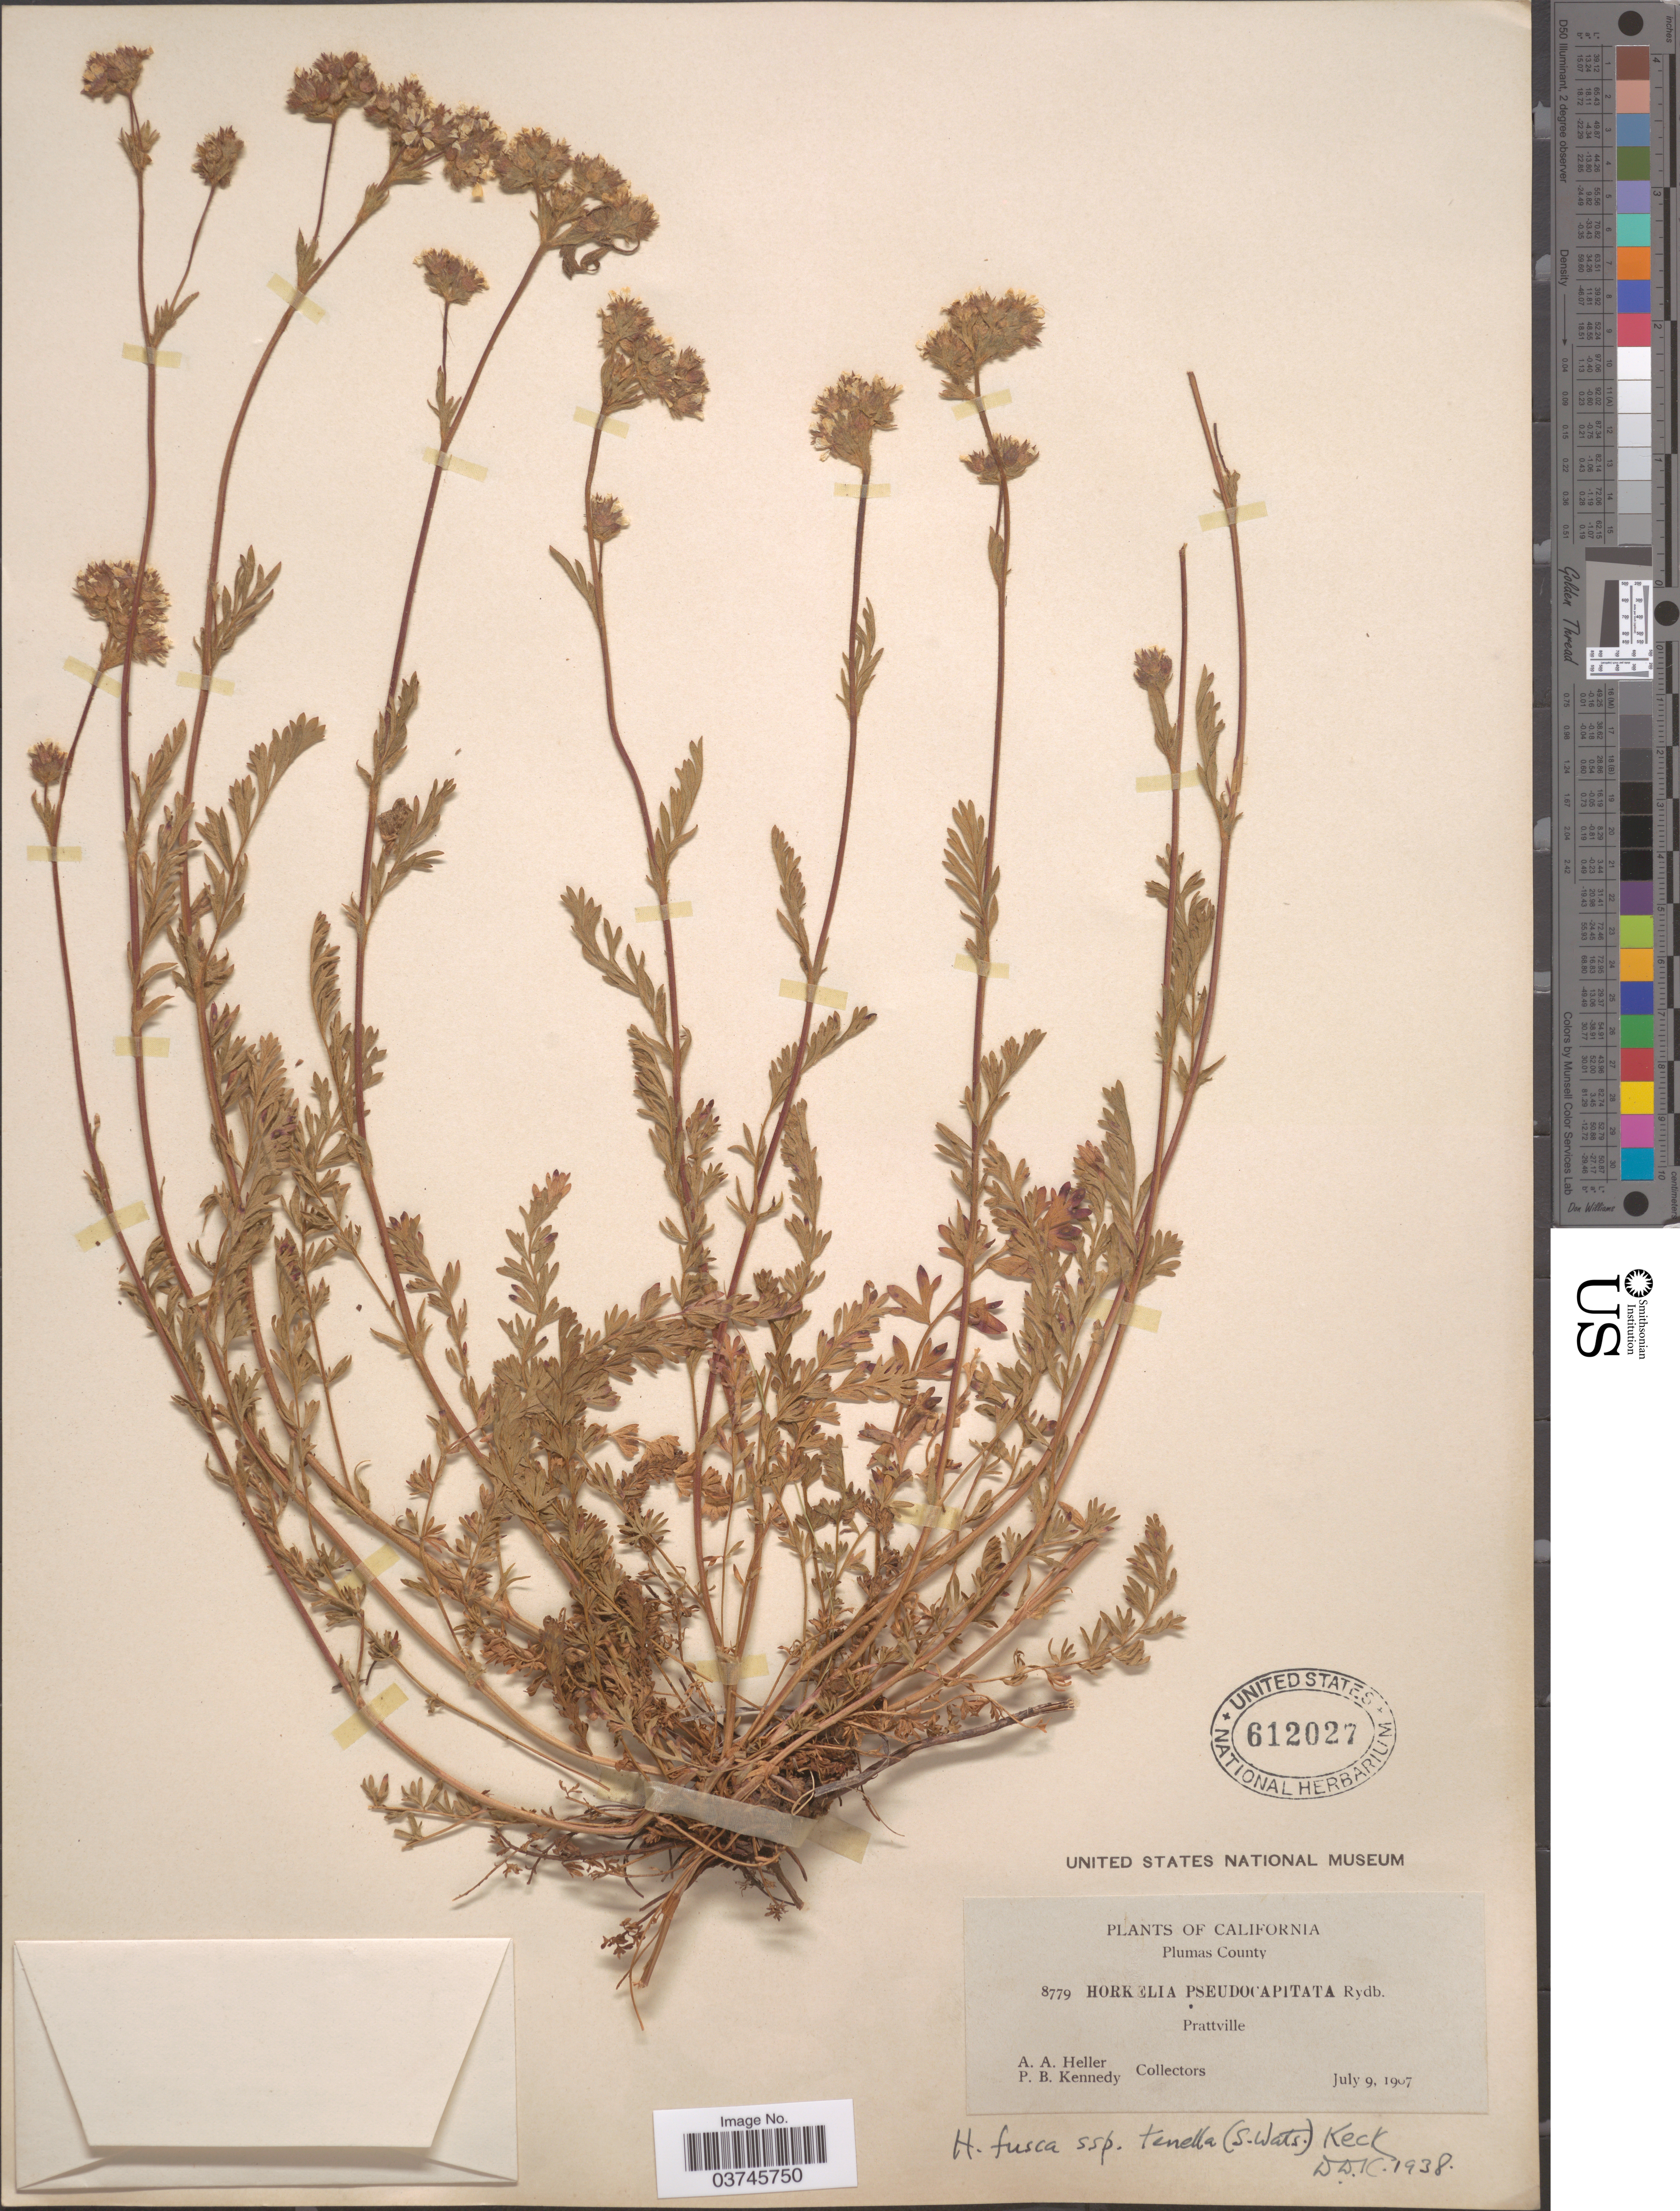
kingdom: Plantae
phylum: Tracheophyta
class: Magnoliopsida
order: Rosales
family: Rosaceae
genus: Potentilla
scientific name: Potentilla lindleyi var. puberula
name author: (Rydb.) Jeps.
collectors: A. A. Heller & P. B. Kennedy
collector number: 8779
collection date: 1907-07-09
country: United States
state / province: California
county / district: Plumas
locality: Plumas County. Prattville.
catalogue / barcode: US 612027